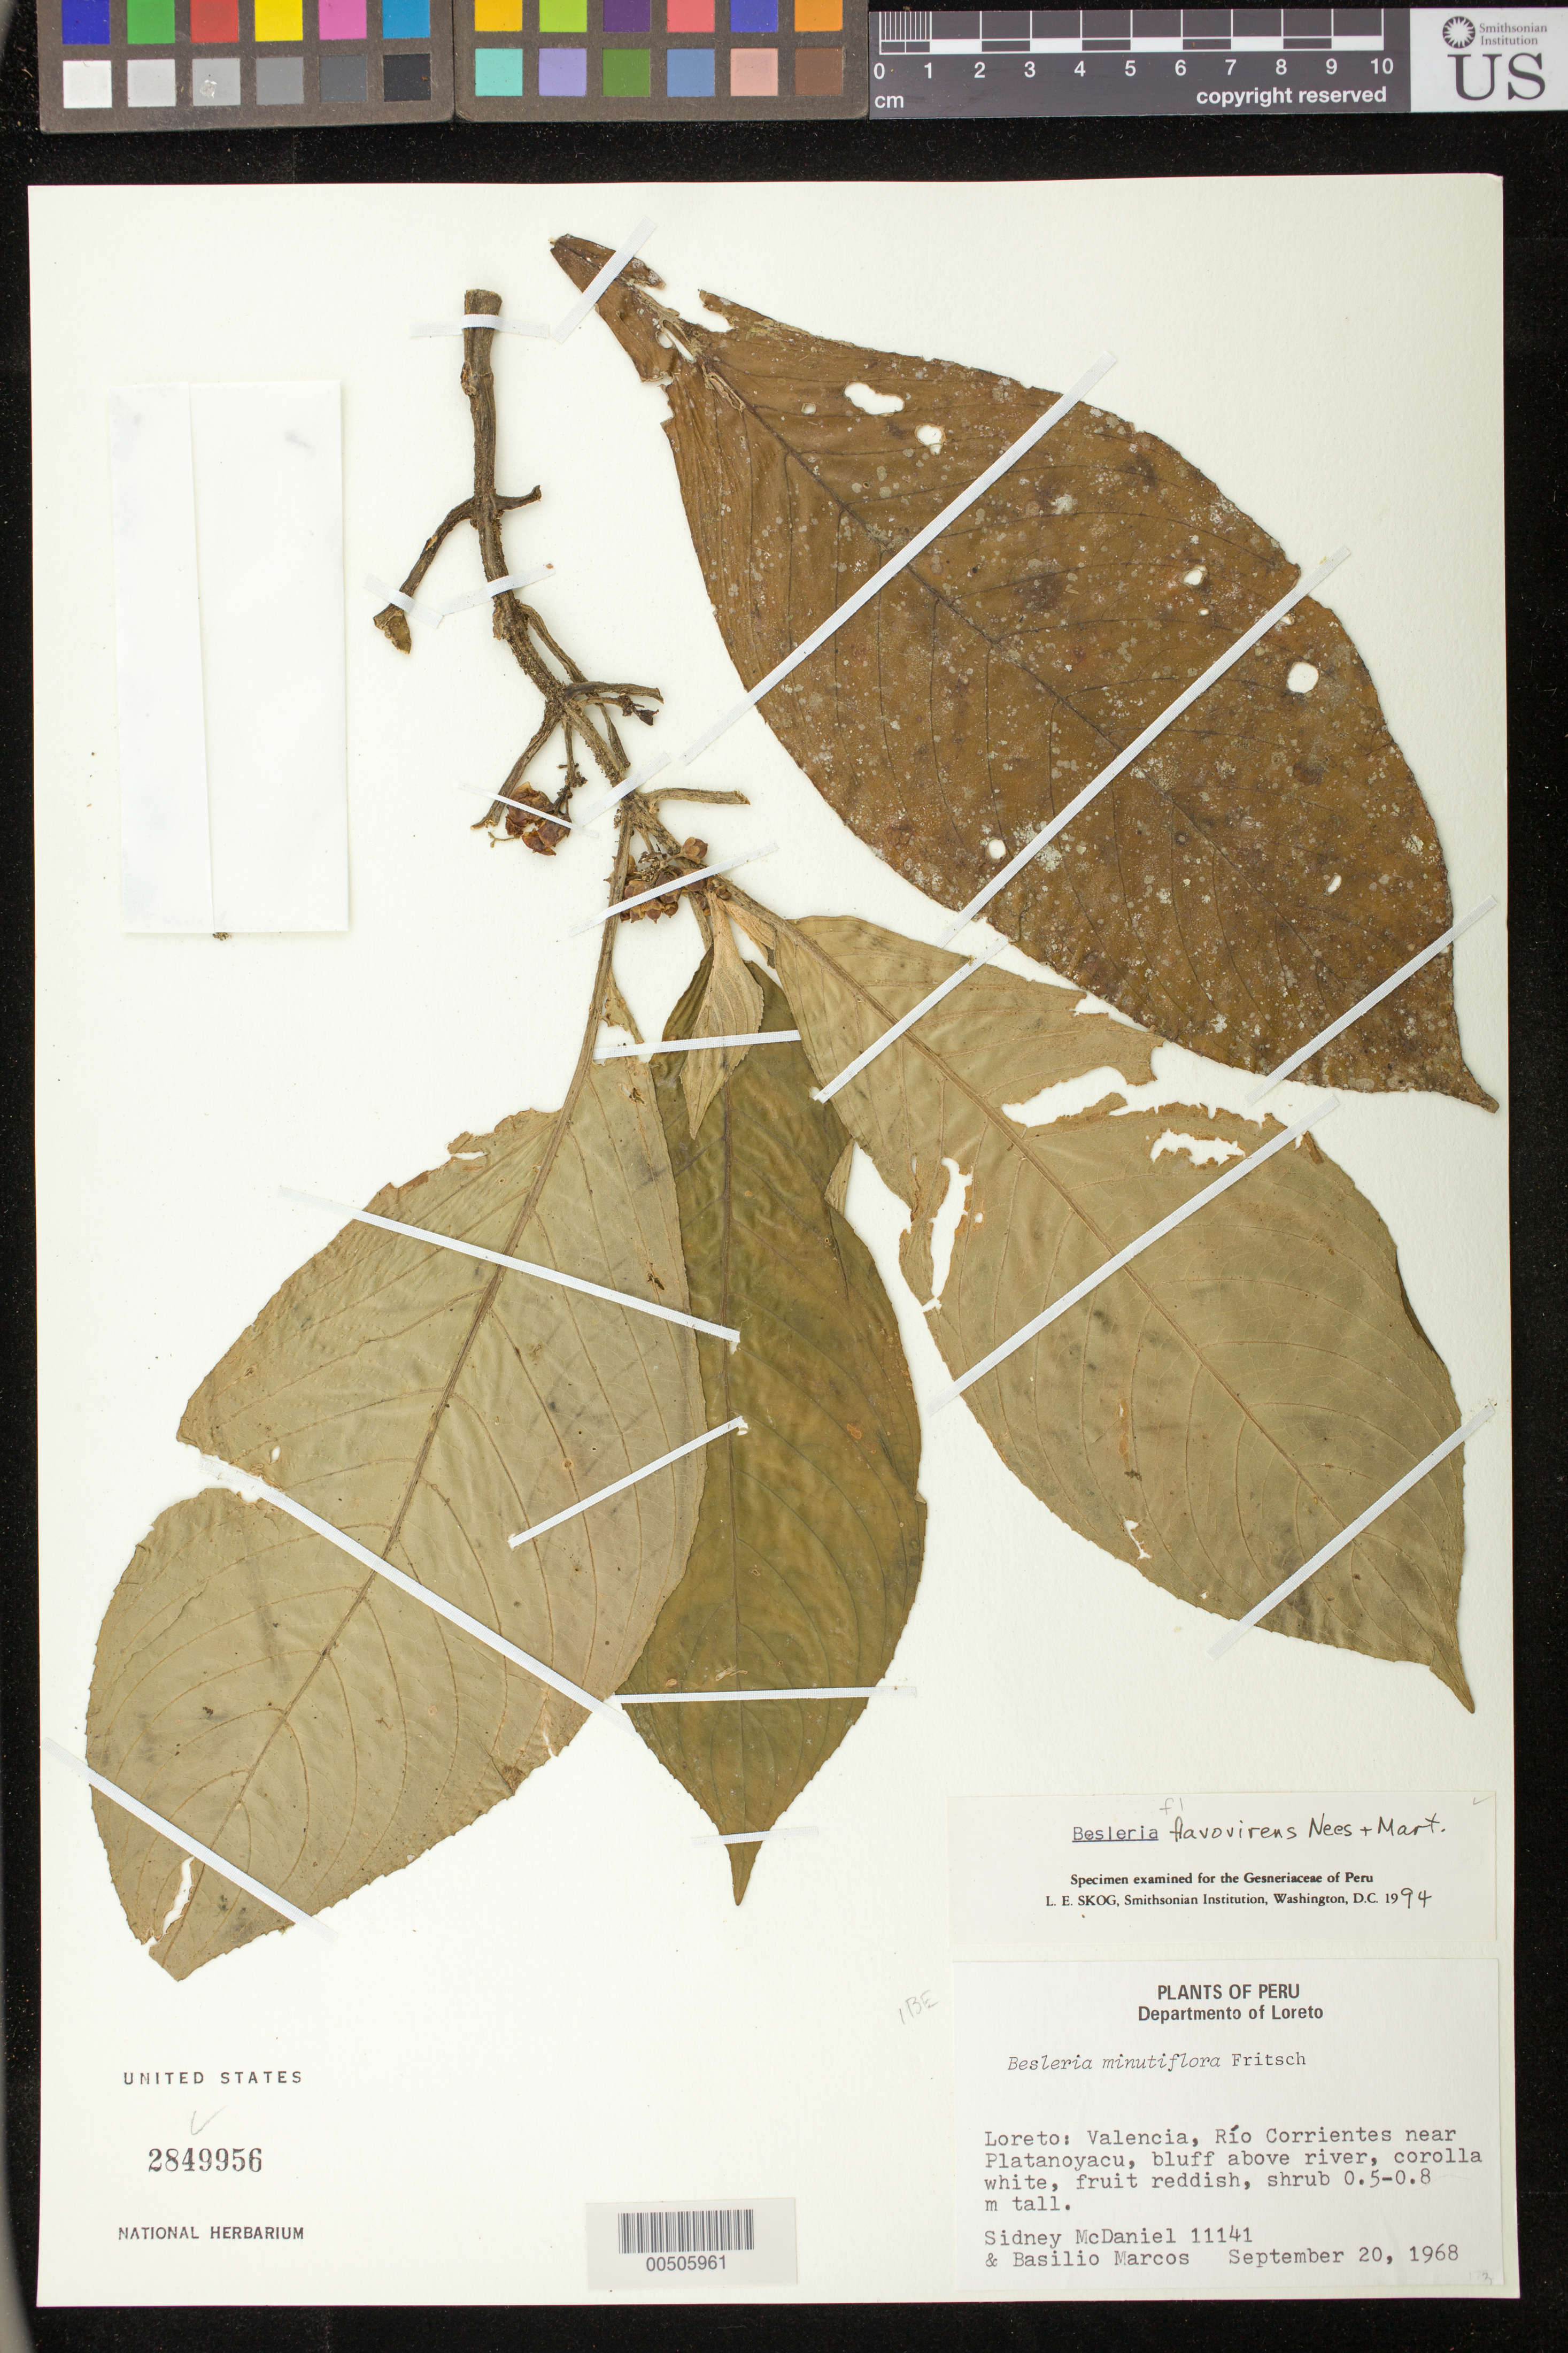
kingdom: Plantae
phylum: Tracheophyta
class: Magnoliopsida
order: Lamiales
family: Gesneriaceae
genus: Besleria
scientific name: Besleria flavo-virens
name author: Nees & Mart.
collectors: S. McDaniel & B. Marcos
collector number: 11141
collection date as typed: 20 Sep 1968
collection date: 1968-09-20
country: Peru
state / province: Loreto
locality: Rio Corrientes, near Platanoyacu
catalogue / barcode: US 2849956